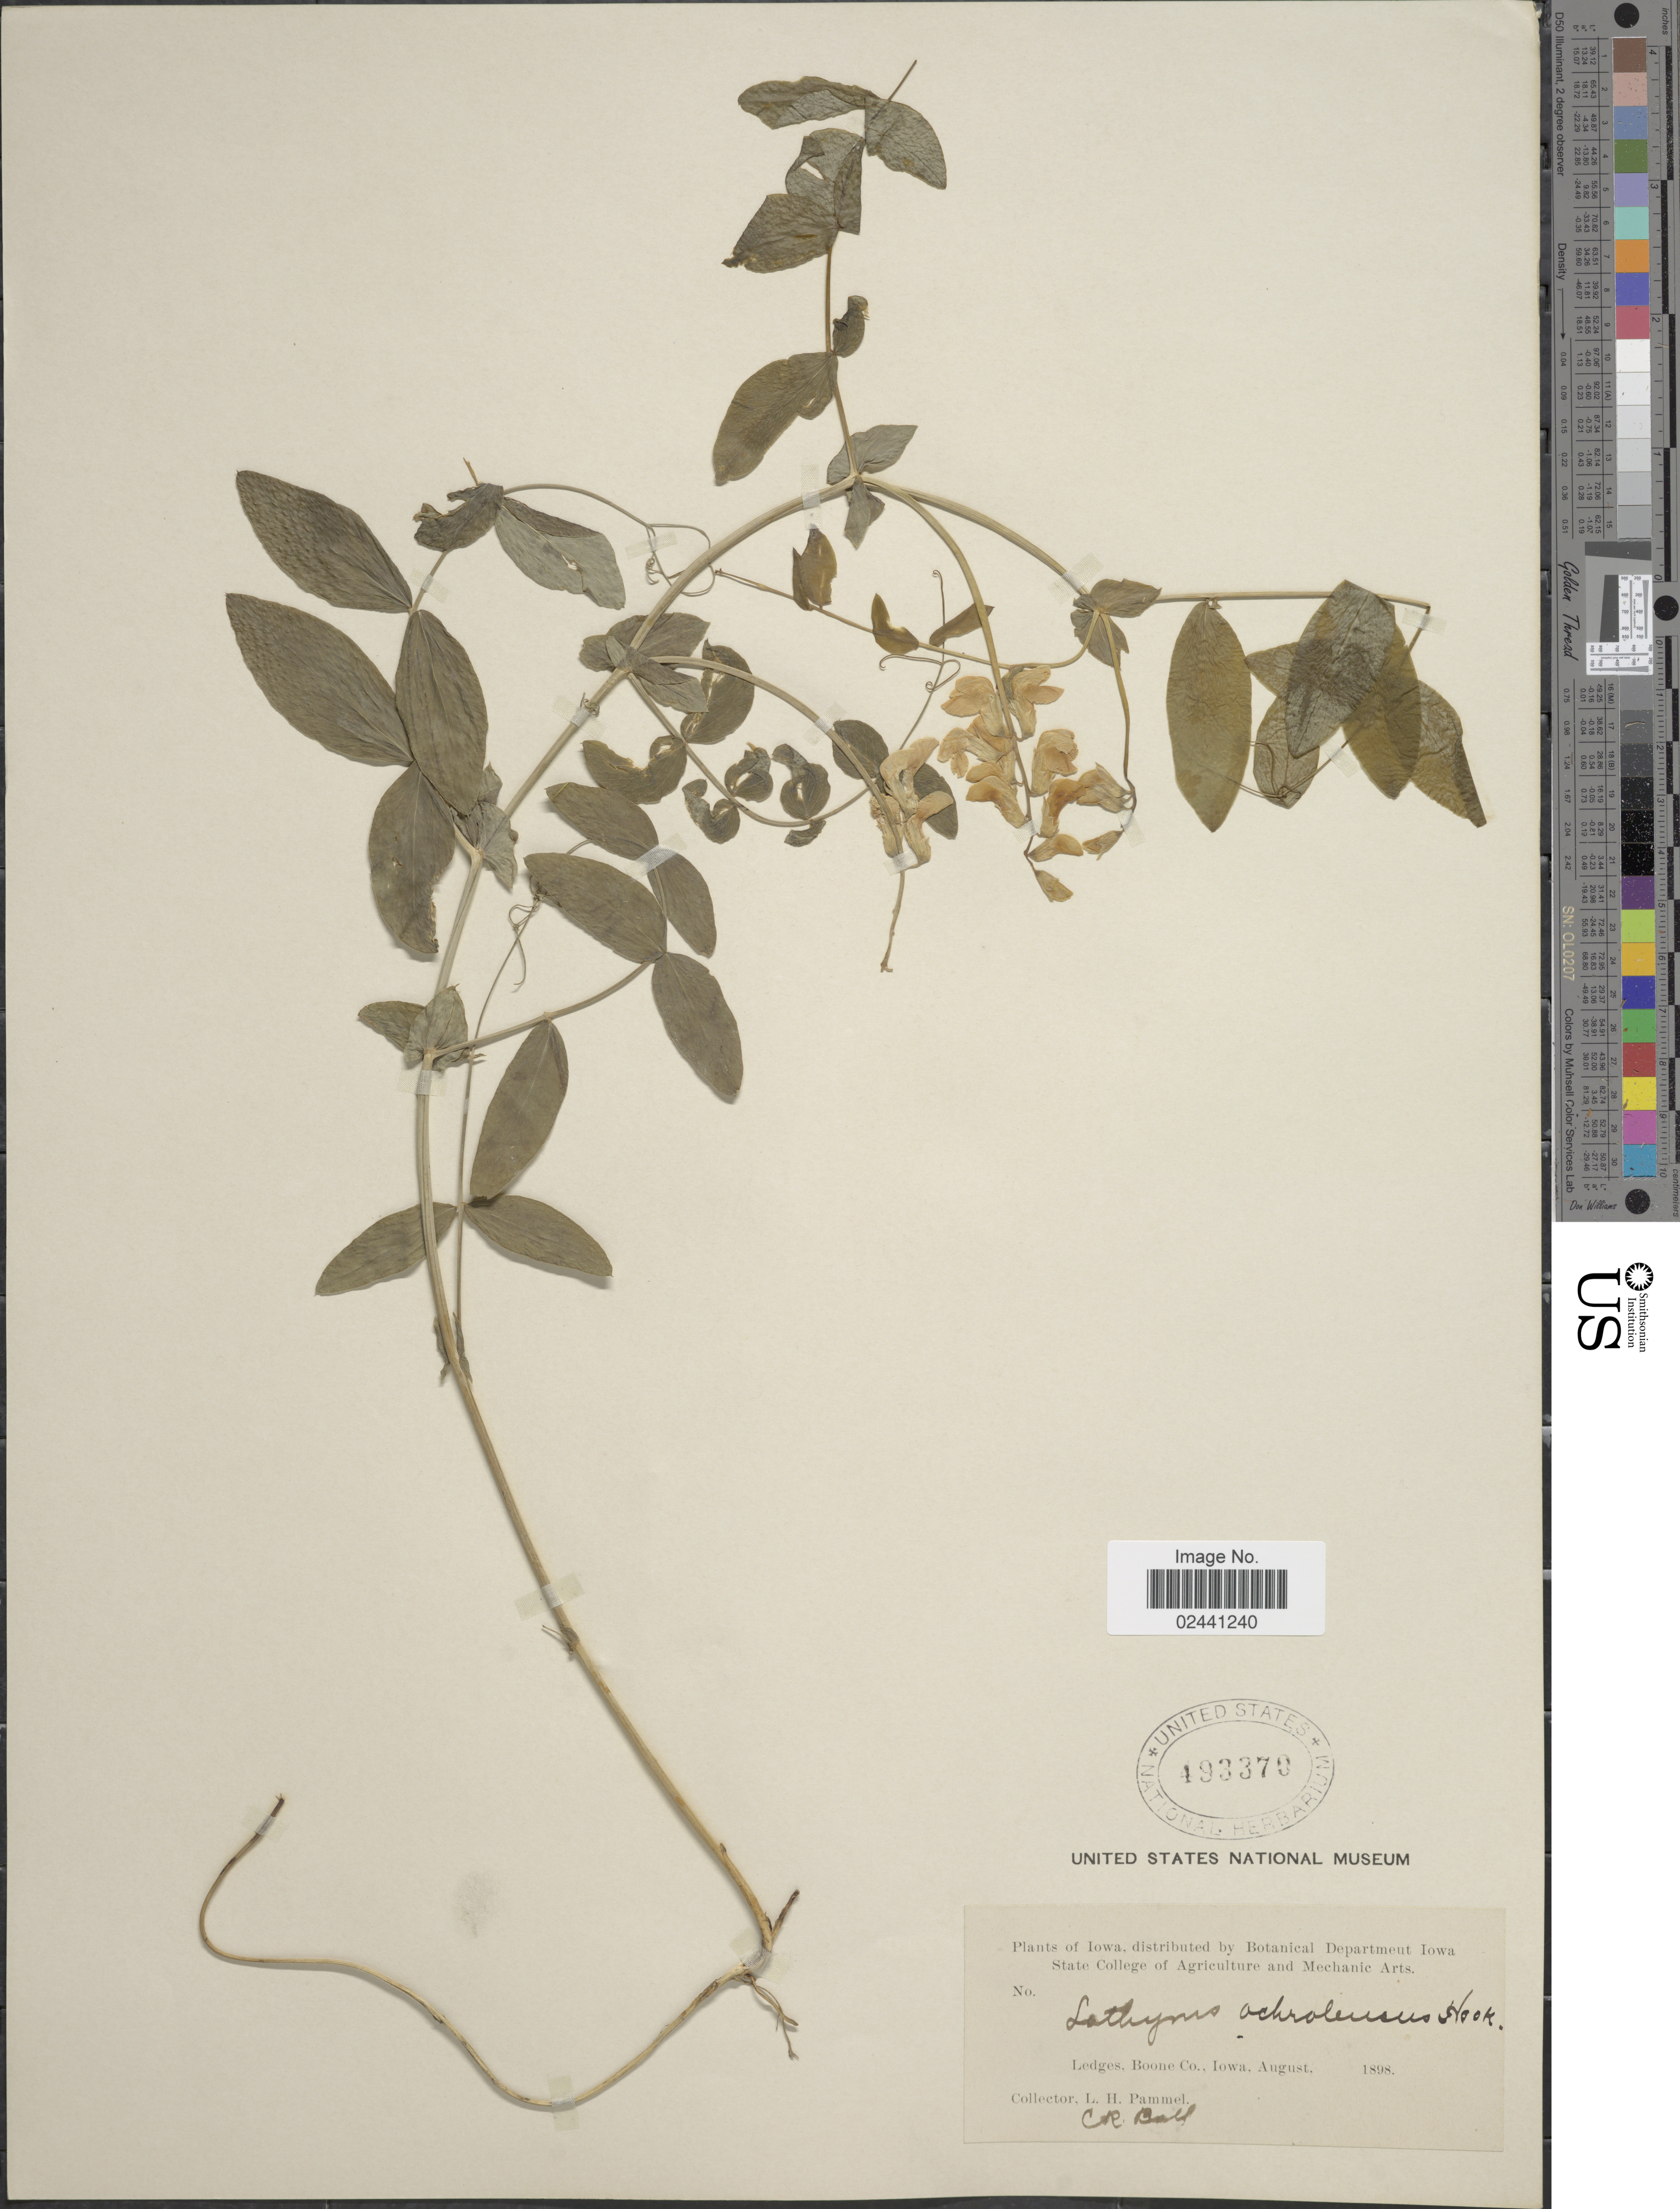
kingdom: Plantae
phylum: Tracheophyta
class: Magnoliopsida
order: Fabales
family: Fabaceae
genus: Lathyrus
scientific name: Lathyrus ochroleucus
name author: Hook.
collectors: L. Pammel & C. R. Ball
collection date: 1898-08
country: United States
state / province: Iowa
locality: Ledges, Boone Co.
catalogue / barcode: US 493370